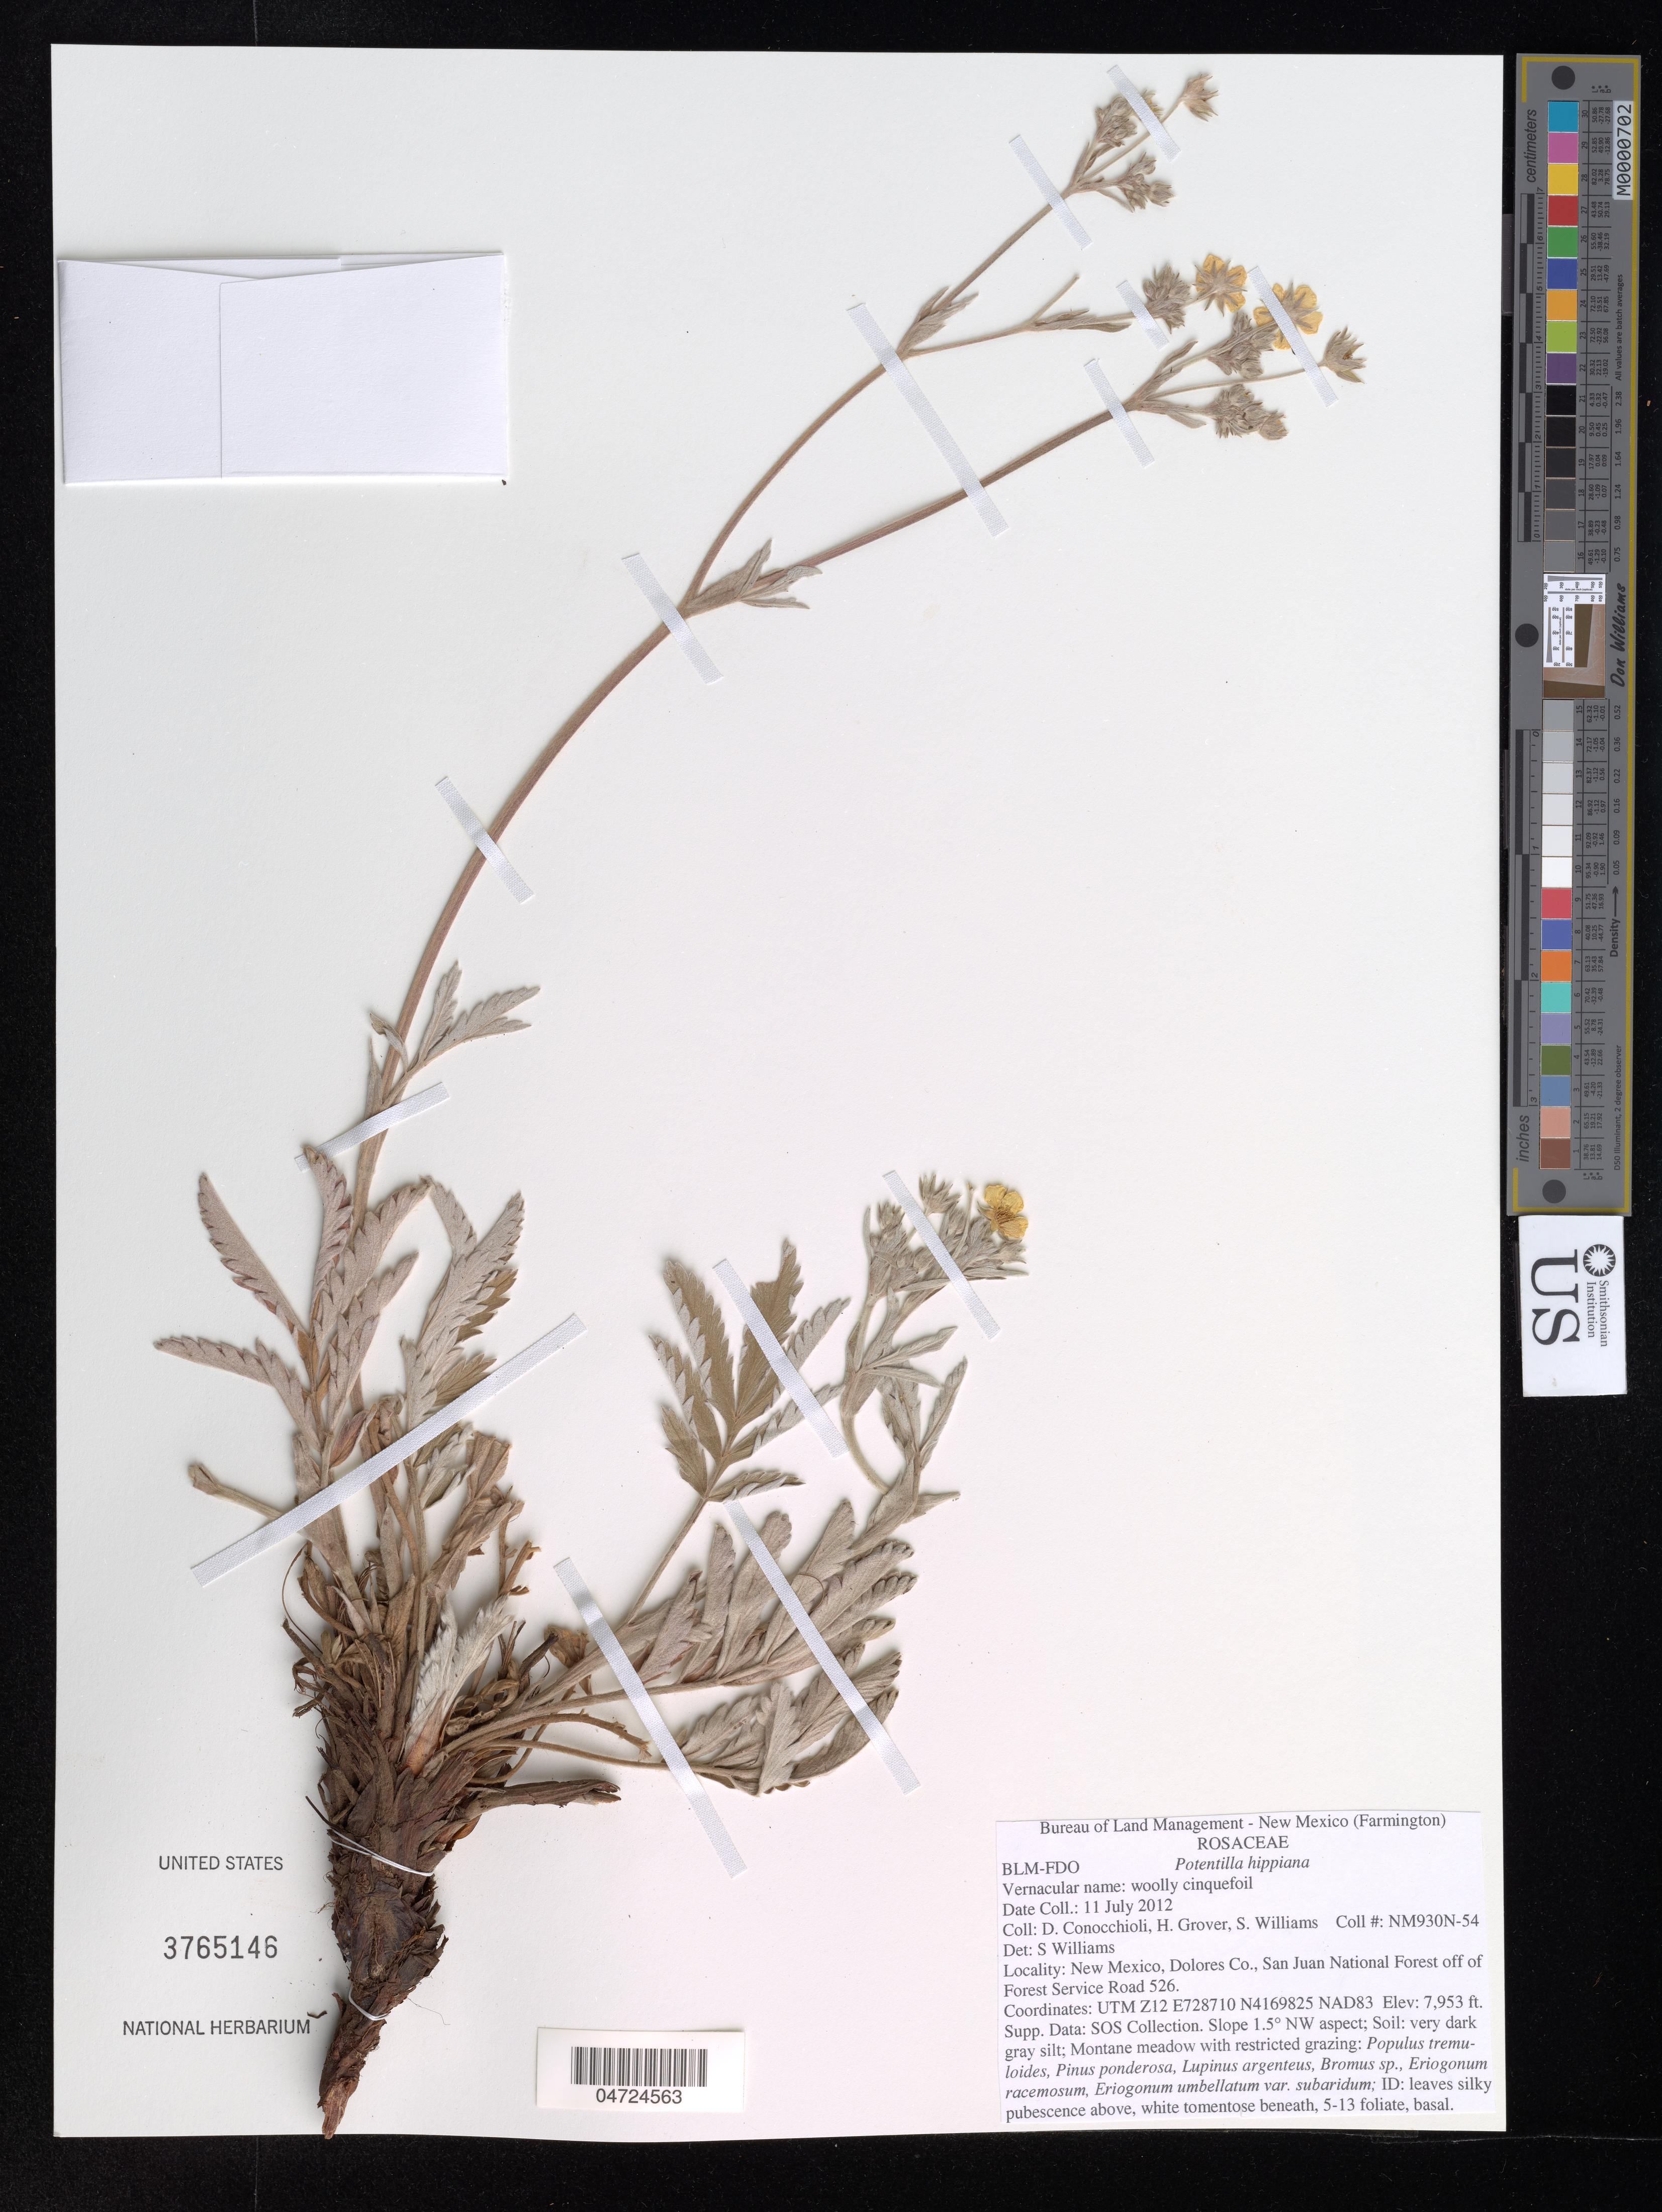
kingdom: Plantae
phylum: Tracheophyta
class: Magnoliopsida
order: Rosales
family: Rosaceae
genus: Potentilla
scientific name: Potentilla hippiana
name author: Lehm.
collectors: D. Conocchioli, H. Grover & S. Williams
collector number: NM930N-54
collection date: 2012-07-11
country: United States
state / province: Colorado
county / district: Dolores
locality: Dolores Co., San Juan National Forest off of Forest Service Road 526. UTM Z12. NAD83.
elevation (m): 2424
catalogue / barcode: US 3765146